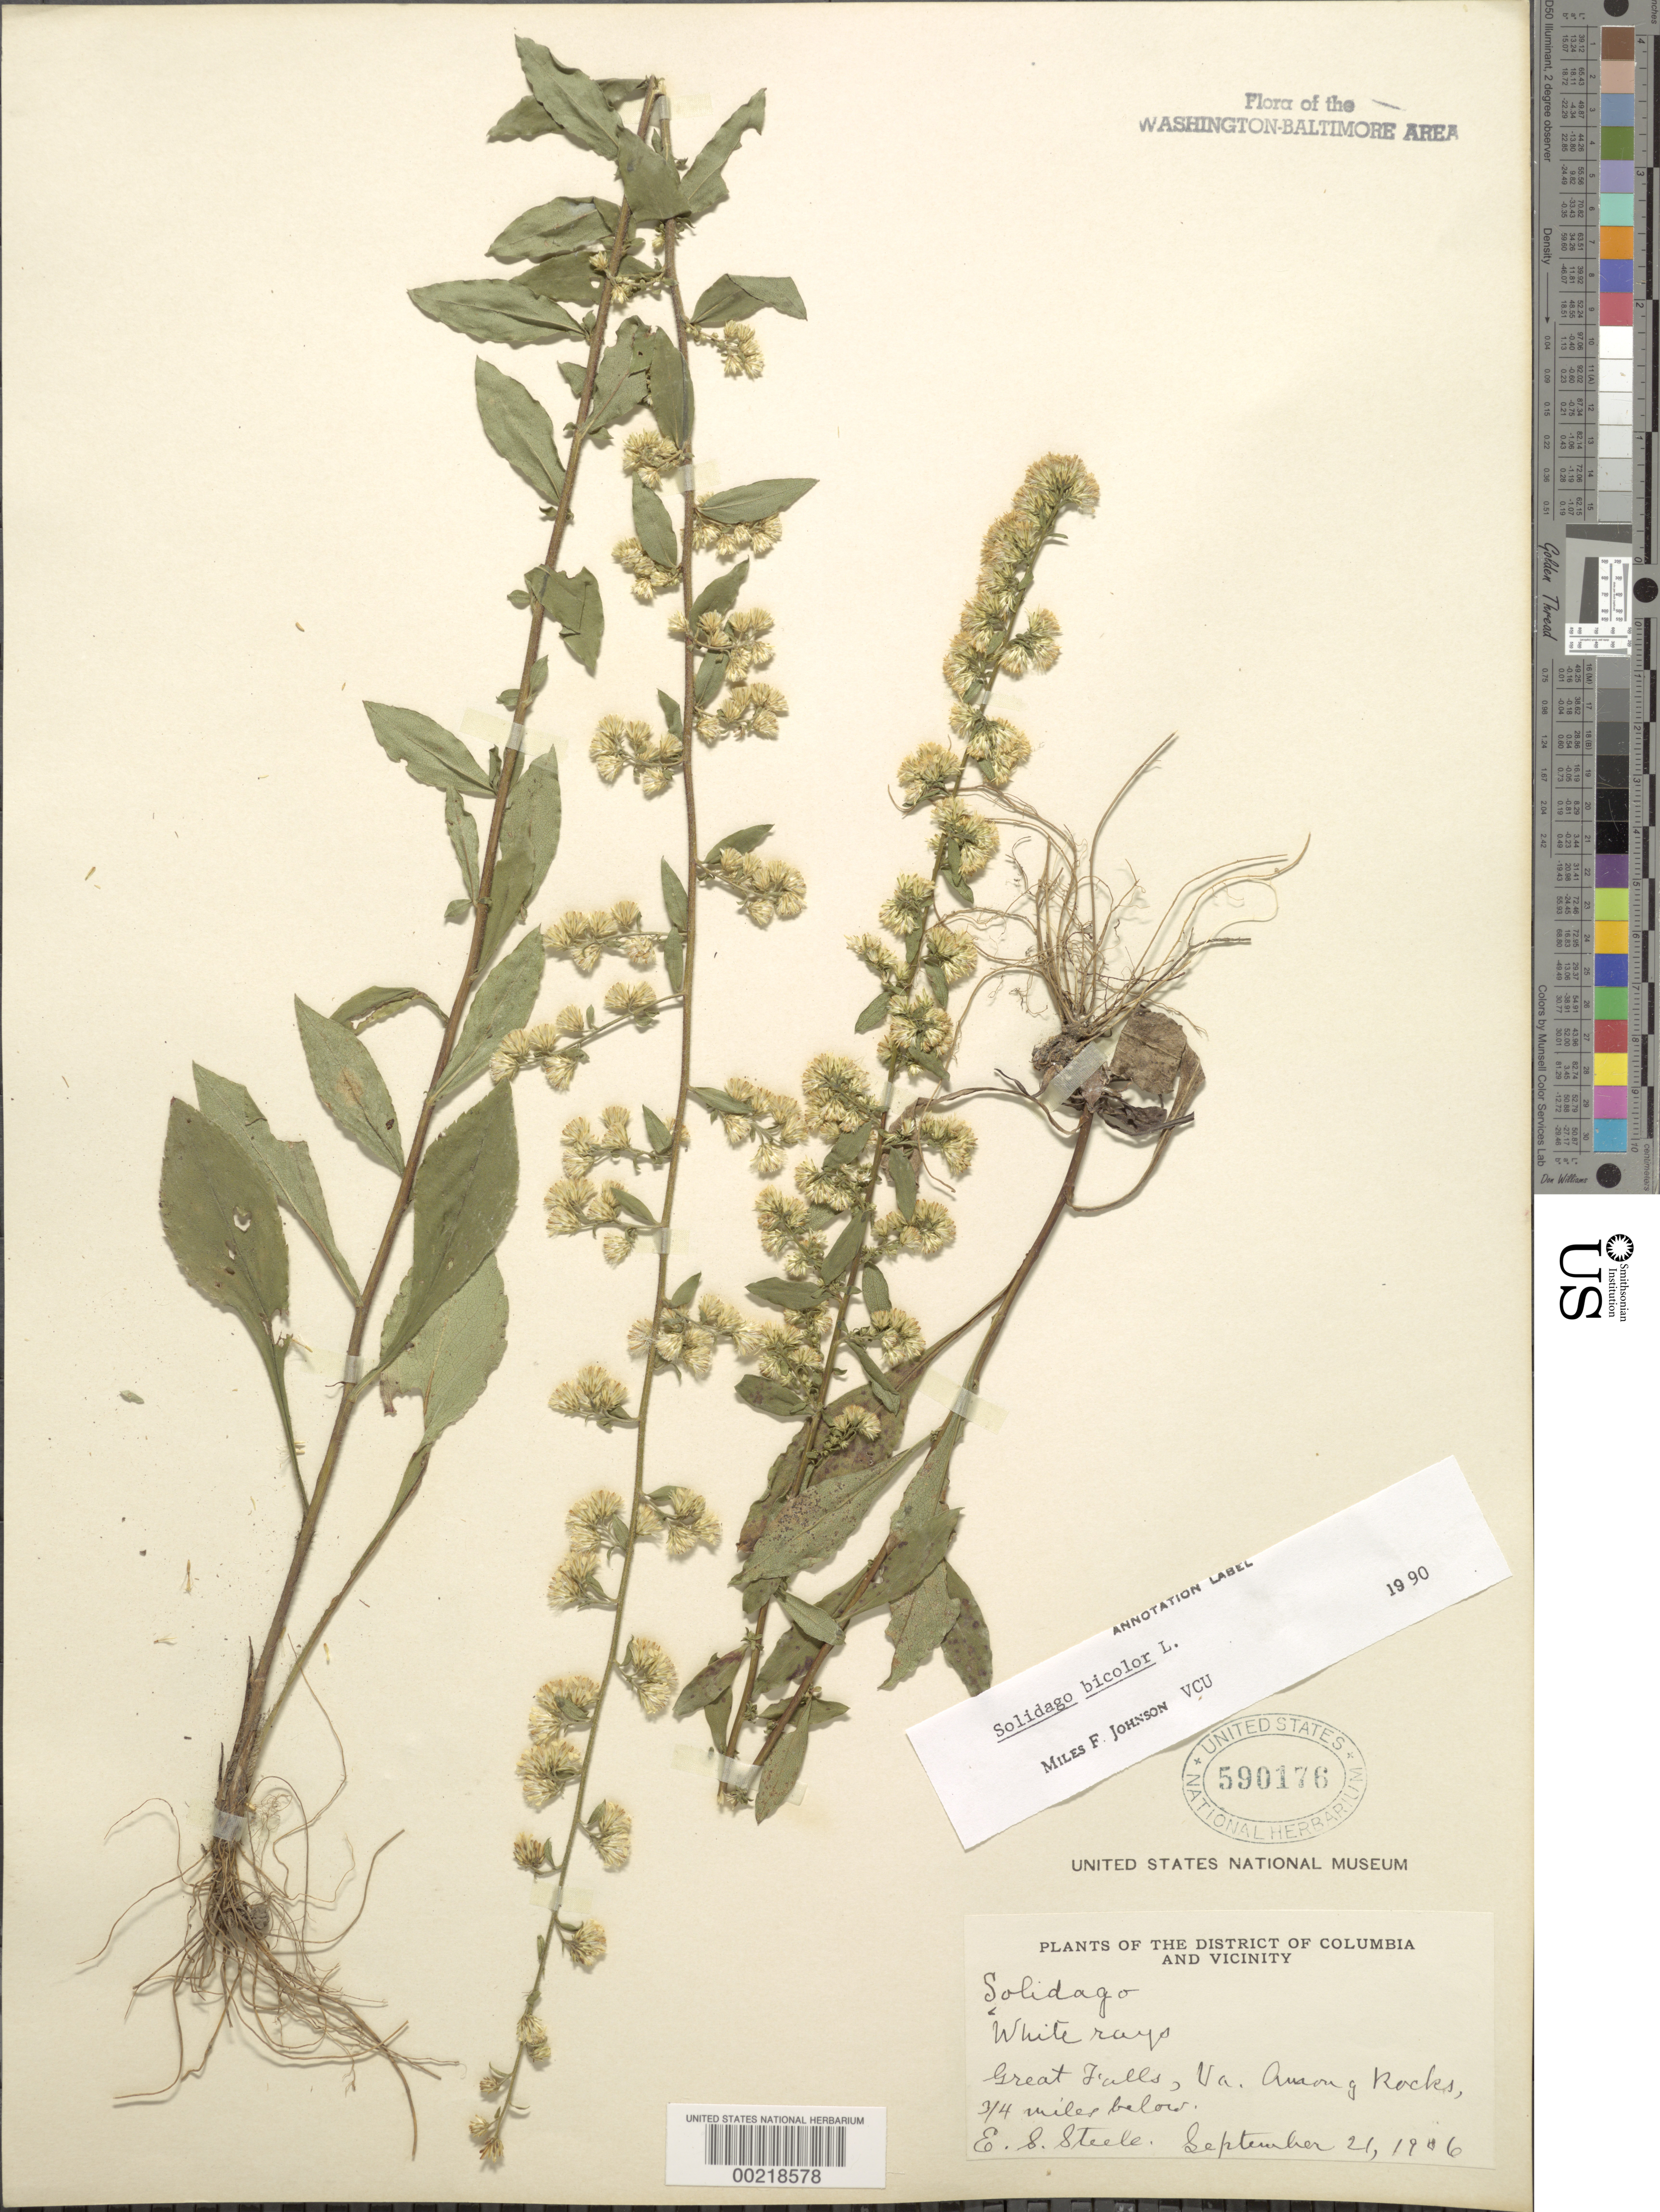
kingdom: Plantae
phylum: Tracheophyta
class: Magnoliopsida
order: Asterales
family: Asteraceae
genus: Solidago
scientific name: Solidago bicolor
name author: L.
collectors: E. Steele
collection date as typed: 21 Sep 1906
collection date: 1906-09-21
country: United States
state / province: Virginia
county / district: Fairfax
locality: Great Falls vicinity C. & O. Canal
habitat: Among rocks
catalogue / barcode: US 590176